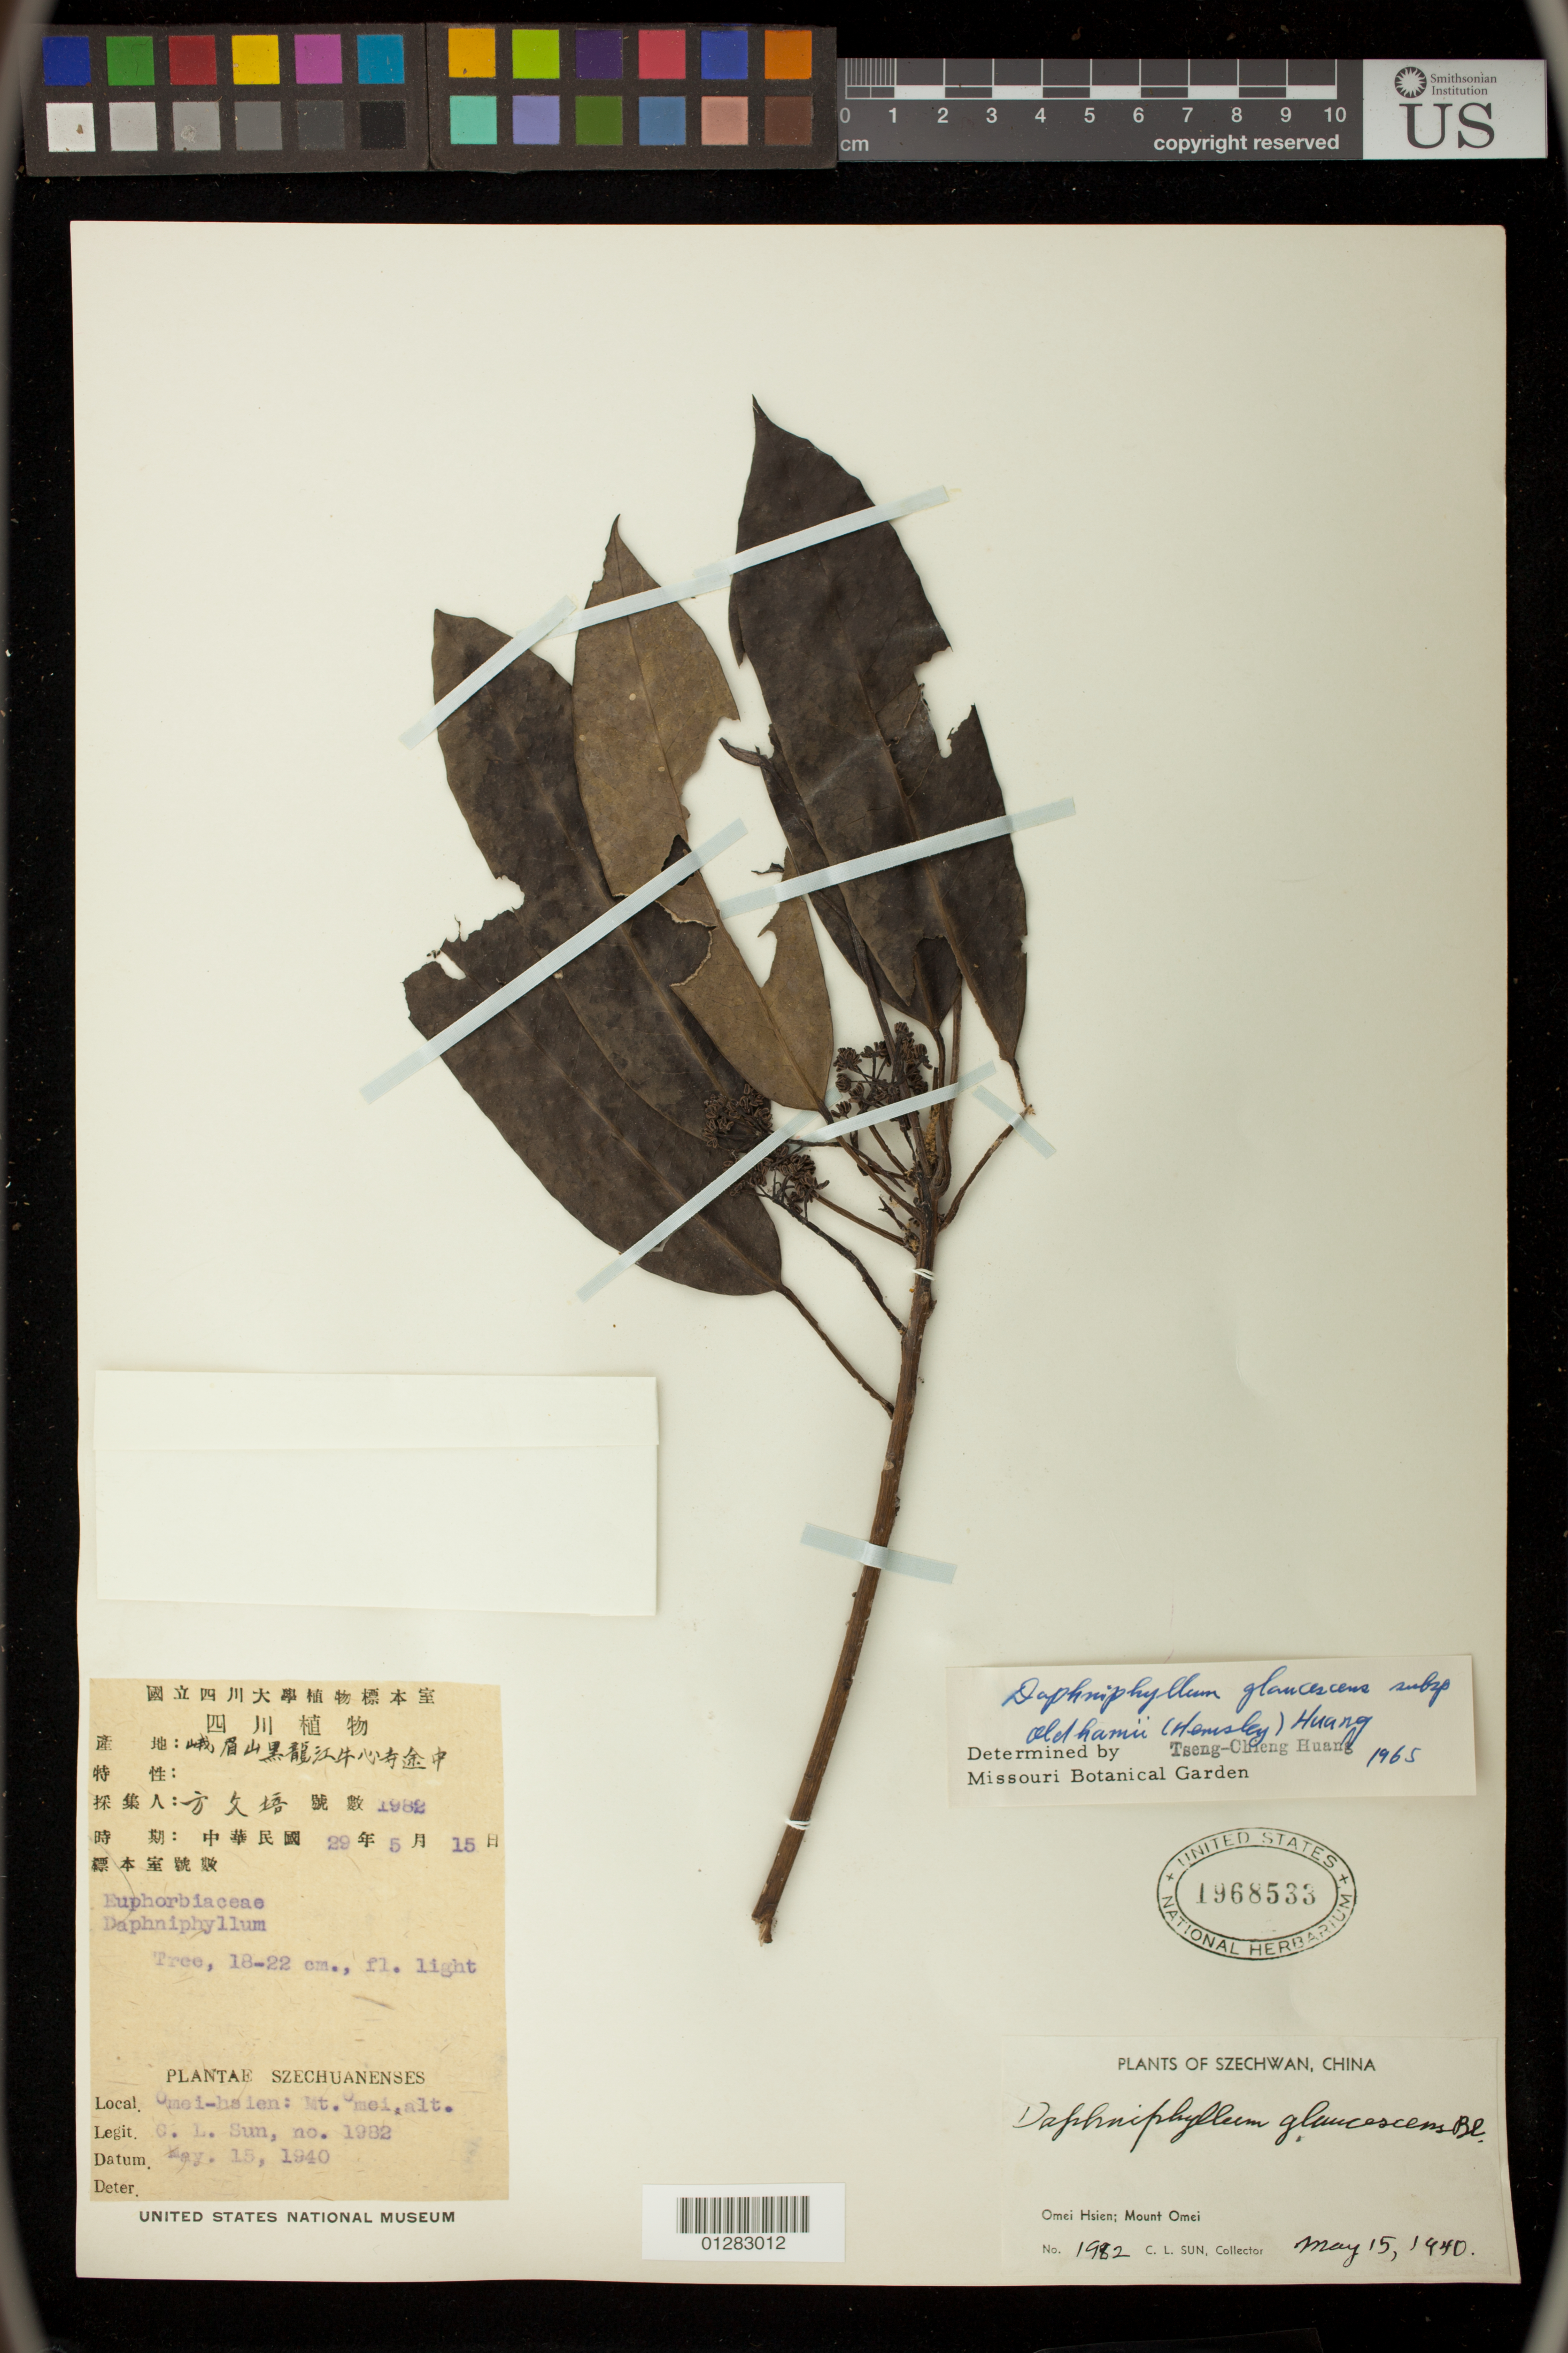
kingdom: Plantae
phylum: Tracheophyta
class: Magnoliopsida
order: Saxifragales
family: Daphniphyllaceae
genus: Daphniphyllum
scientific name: Daphniphyllum glaucescens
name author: Blume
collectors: C. Sun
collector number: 1982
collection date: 1940-05-15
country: China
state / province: Sichuan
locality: Omei Hsien; Mount Omei, Szechwan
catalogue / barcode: US 1968533